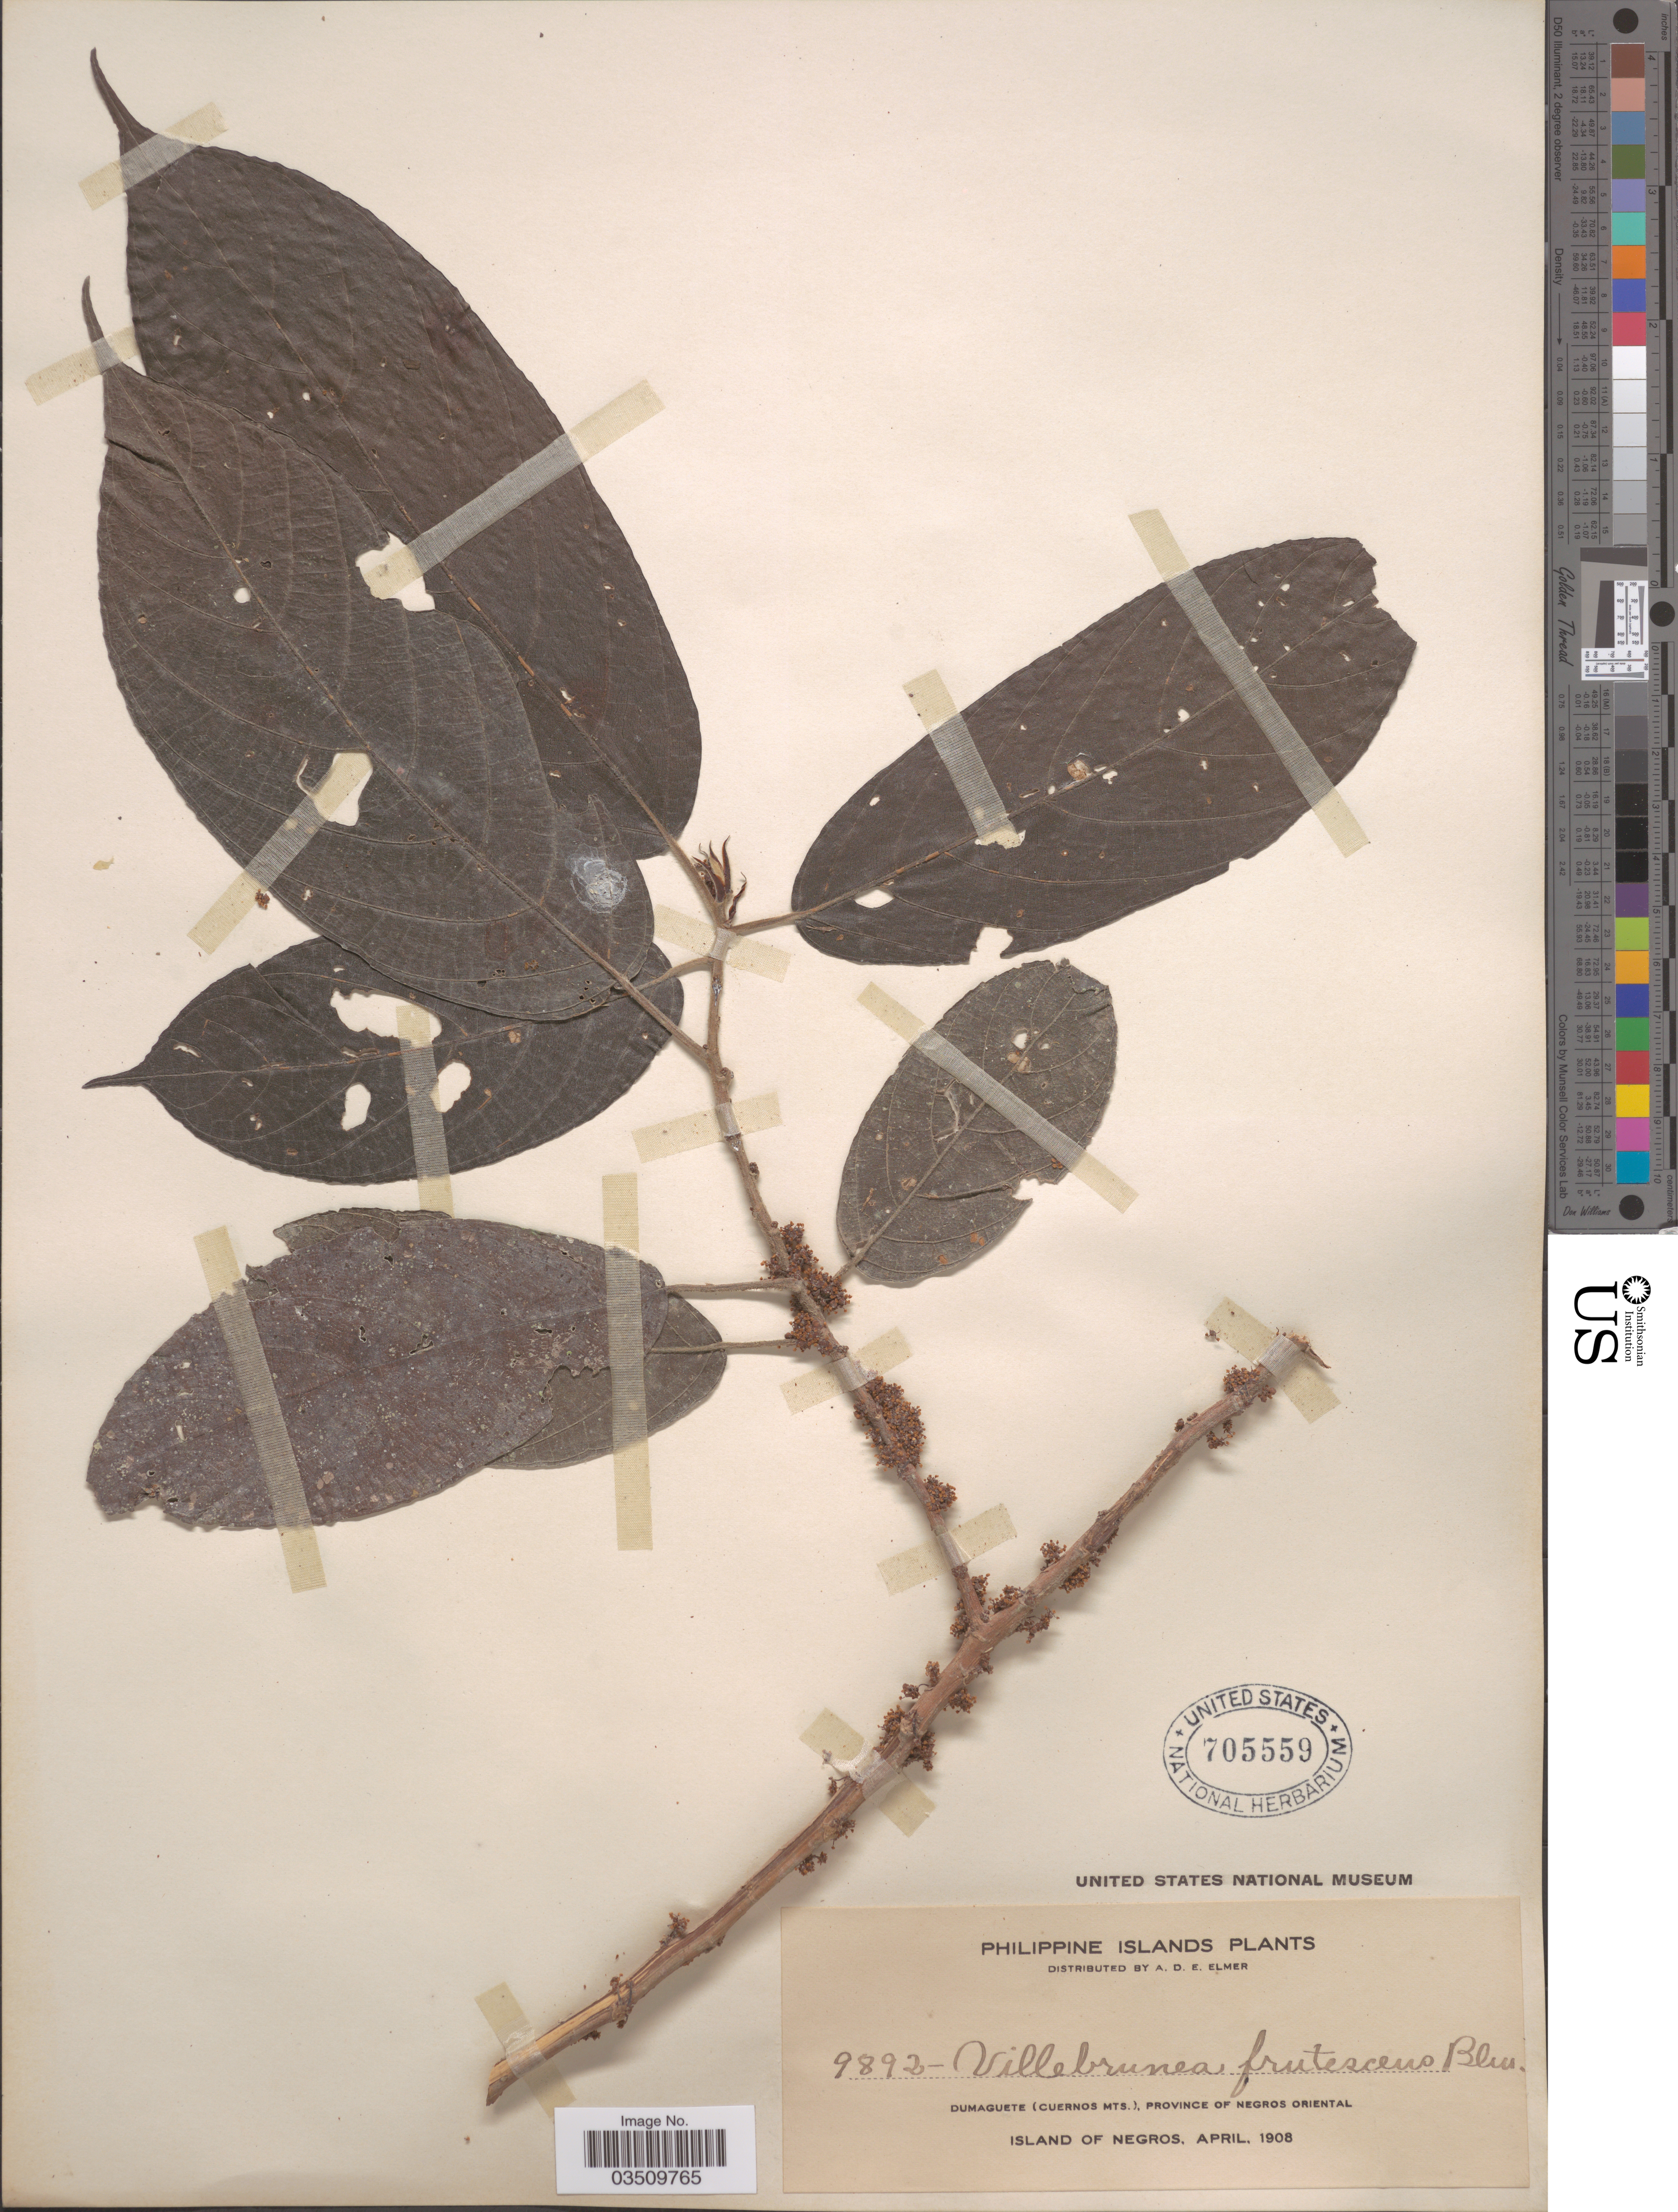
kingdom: Plantae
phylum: Tracheophyta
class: Magnoliopsida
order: Rosales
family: Urticaceae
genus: Oreocnide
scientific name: Oreocnide rubescens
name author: (Blume) Miq.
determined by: Strong, M. T., (US), Smithsonian Institution - National Museum of Natural History (UNITED STATES)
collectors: A. D. E. Elmer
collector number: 9892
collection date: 1908-04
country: Philippines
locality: Dumaguete (Cuernos Mts.), Province of Negros Oriental. Island of Negros.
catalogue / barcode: US 705559